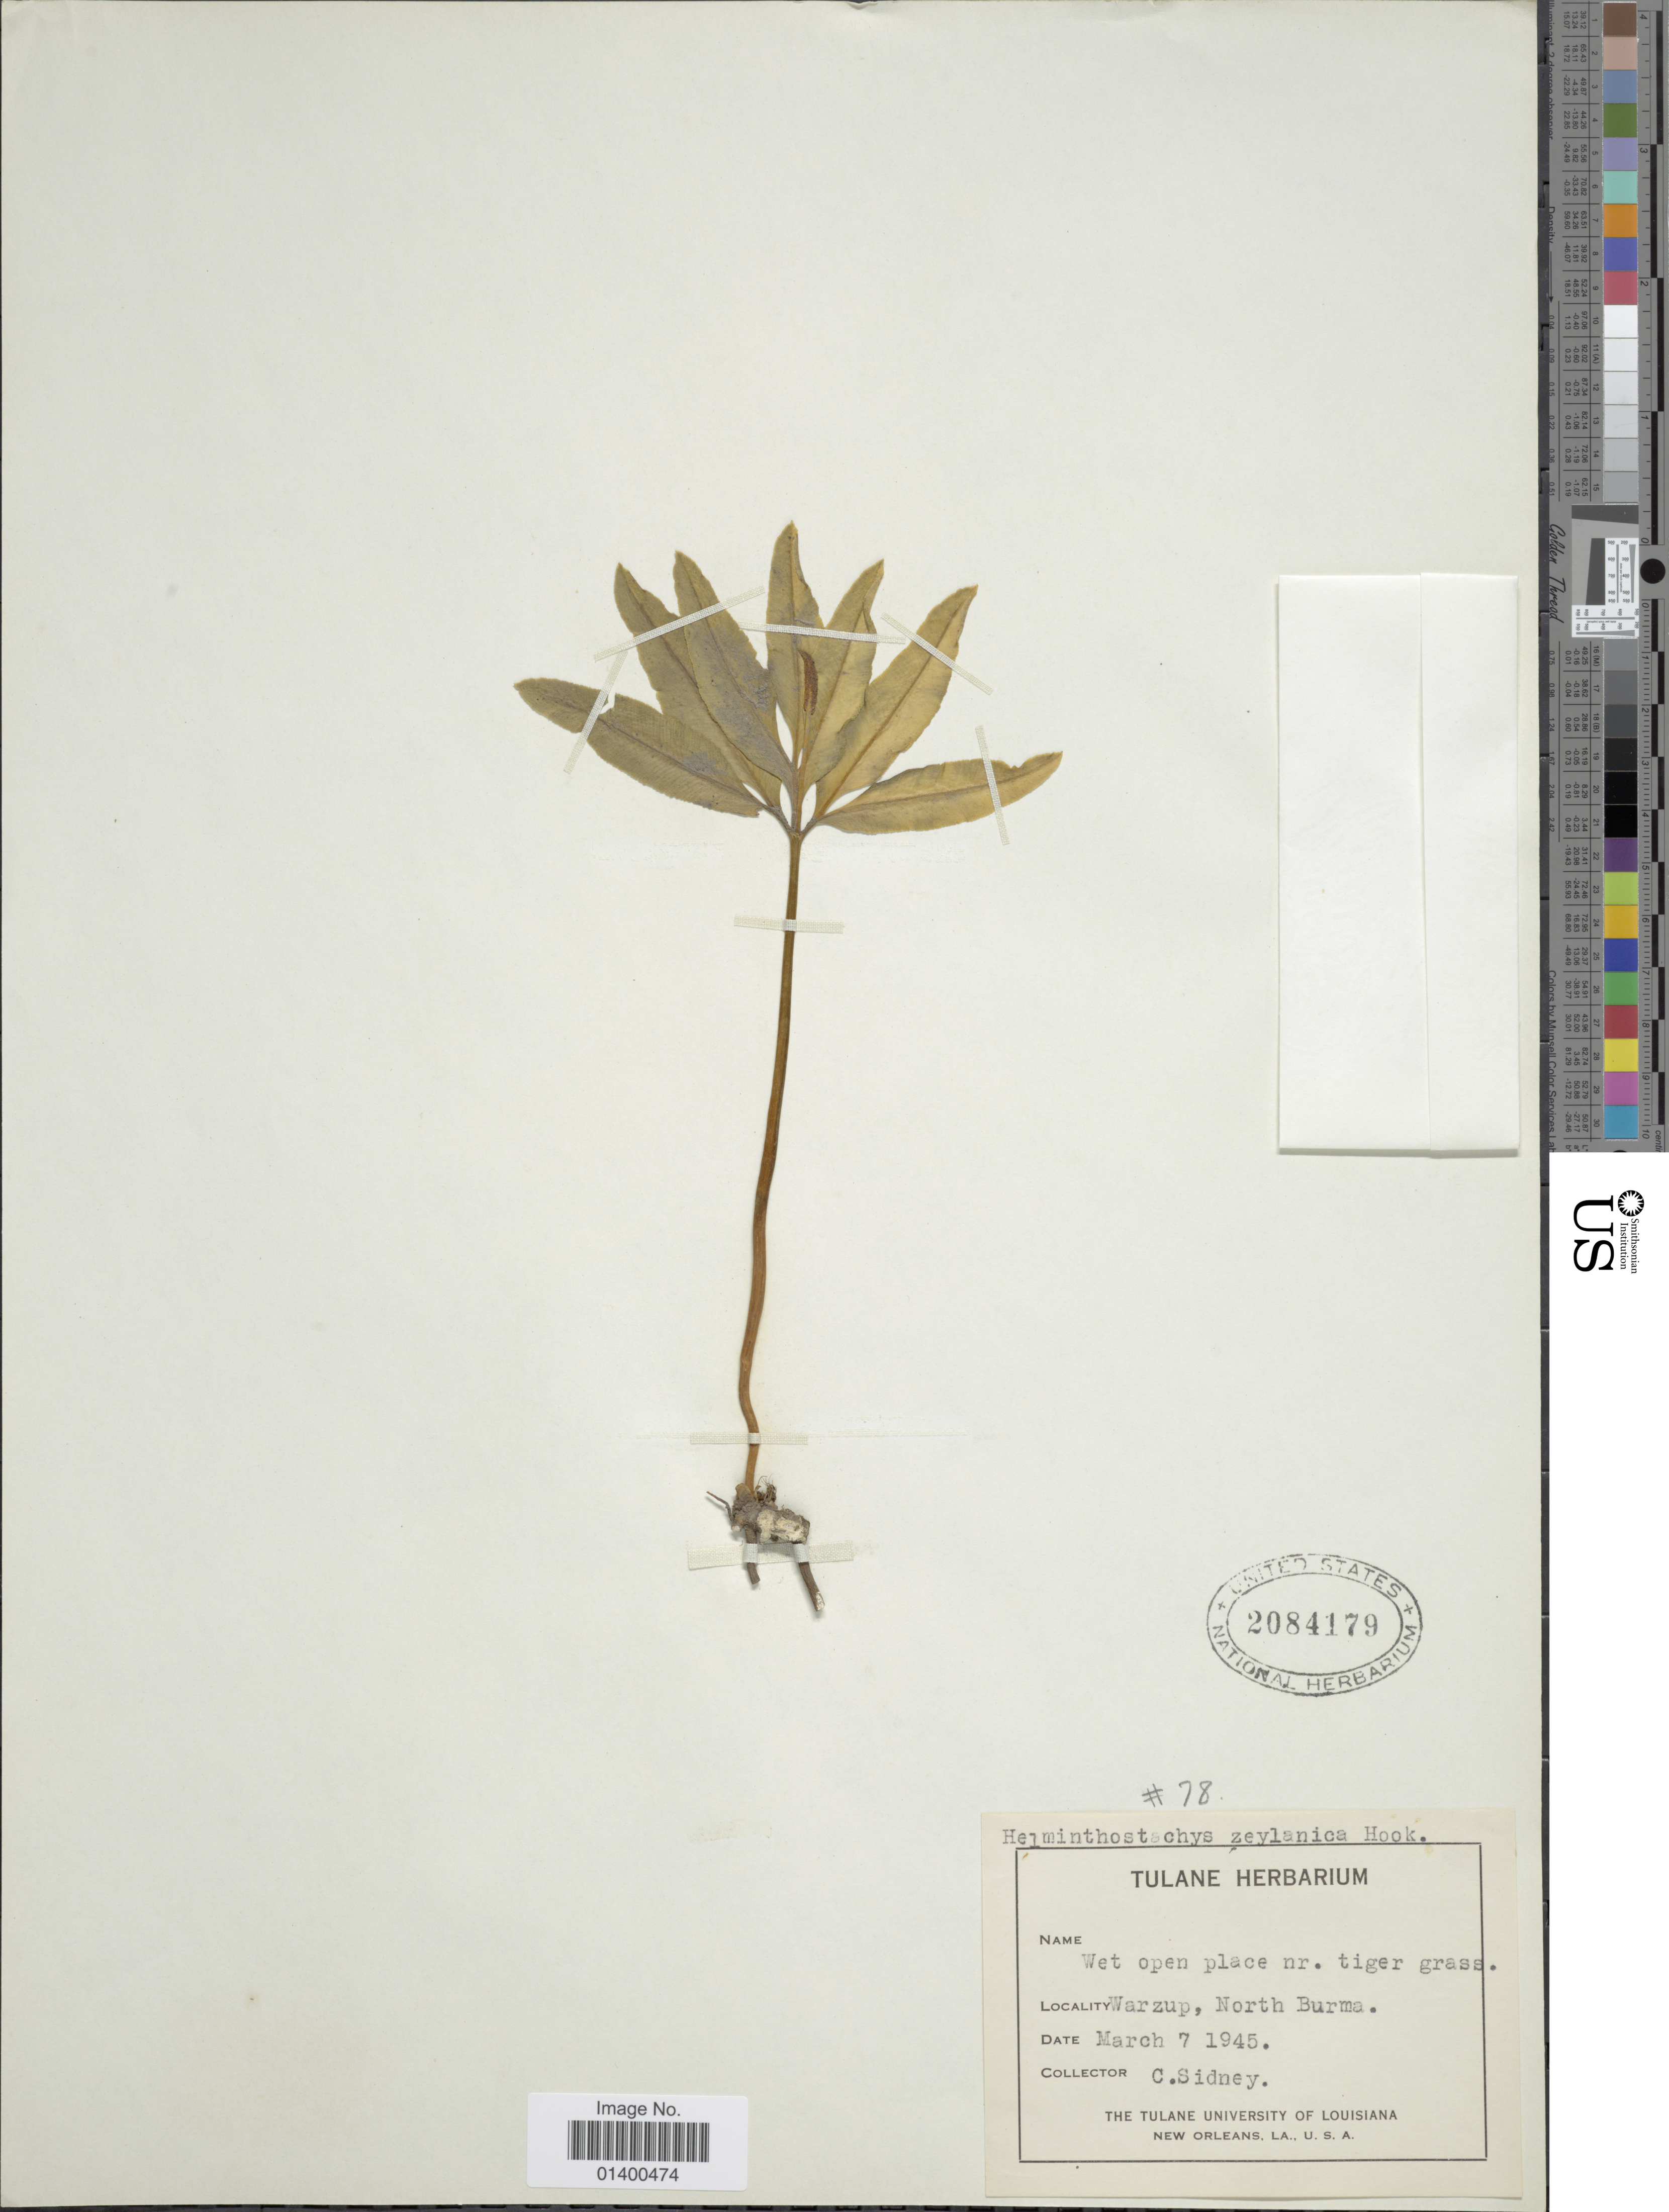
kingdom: Plantae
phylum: Tracheophyta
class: Polypodiopsida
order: Ophioglossales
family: Ophioglossaceae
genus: Helminthostachys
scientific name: Helminthostachys zeylanica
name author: (L.) Hook.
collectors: C. Sidney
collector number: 78 ?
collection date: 1945-03-07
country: Myanmar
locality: Warzup, North Burma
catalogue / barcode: US 2084179